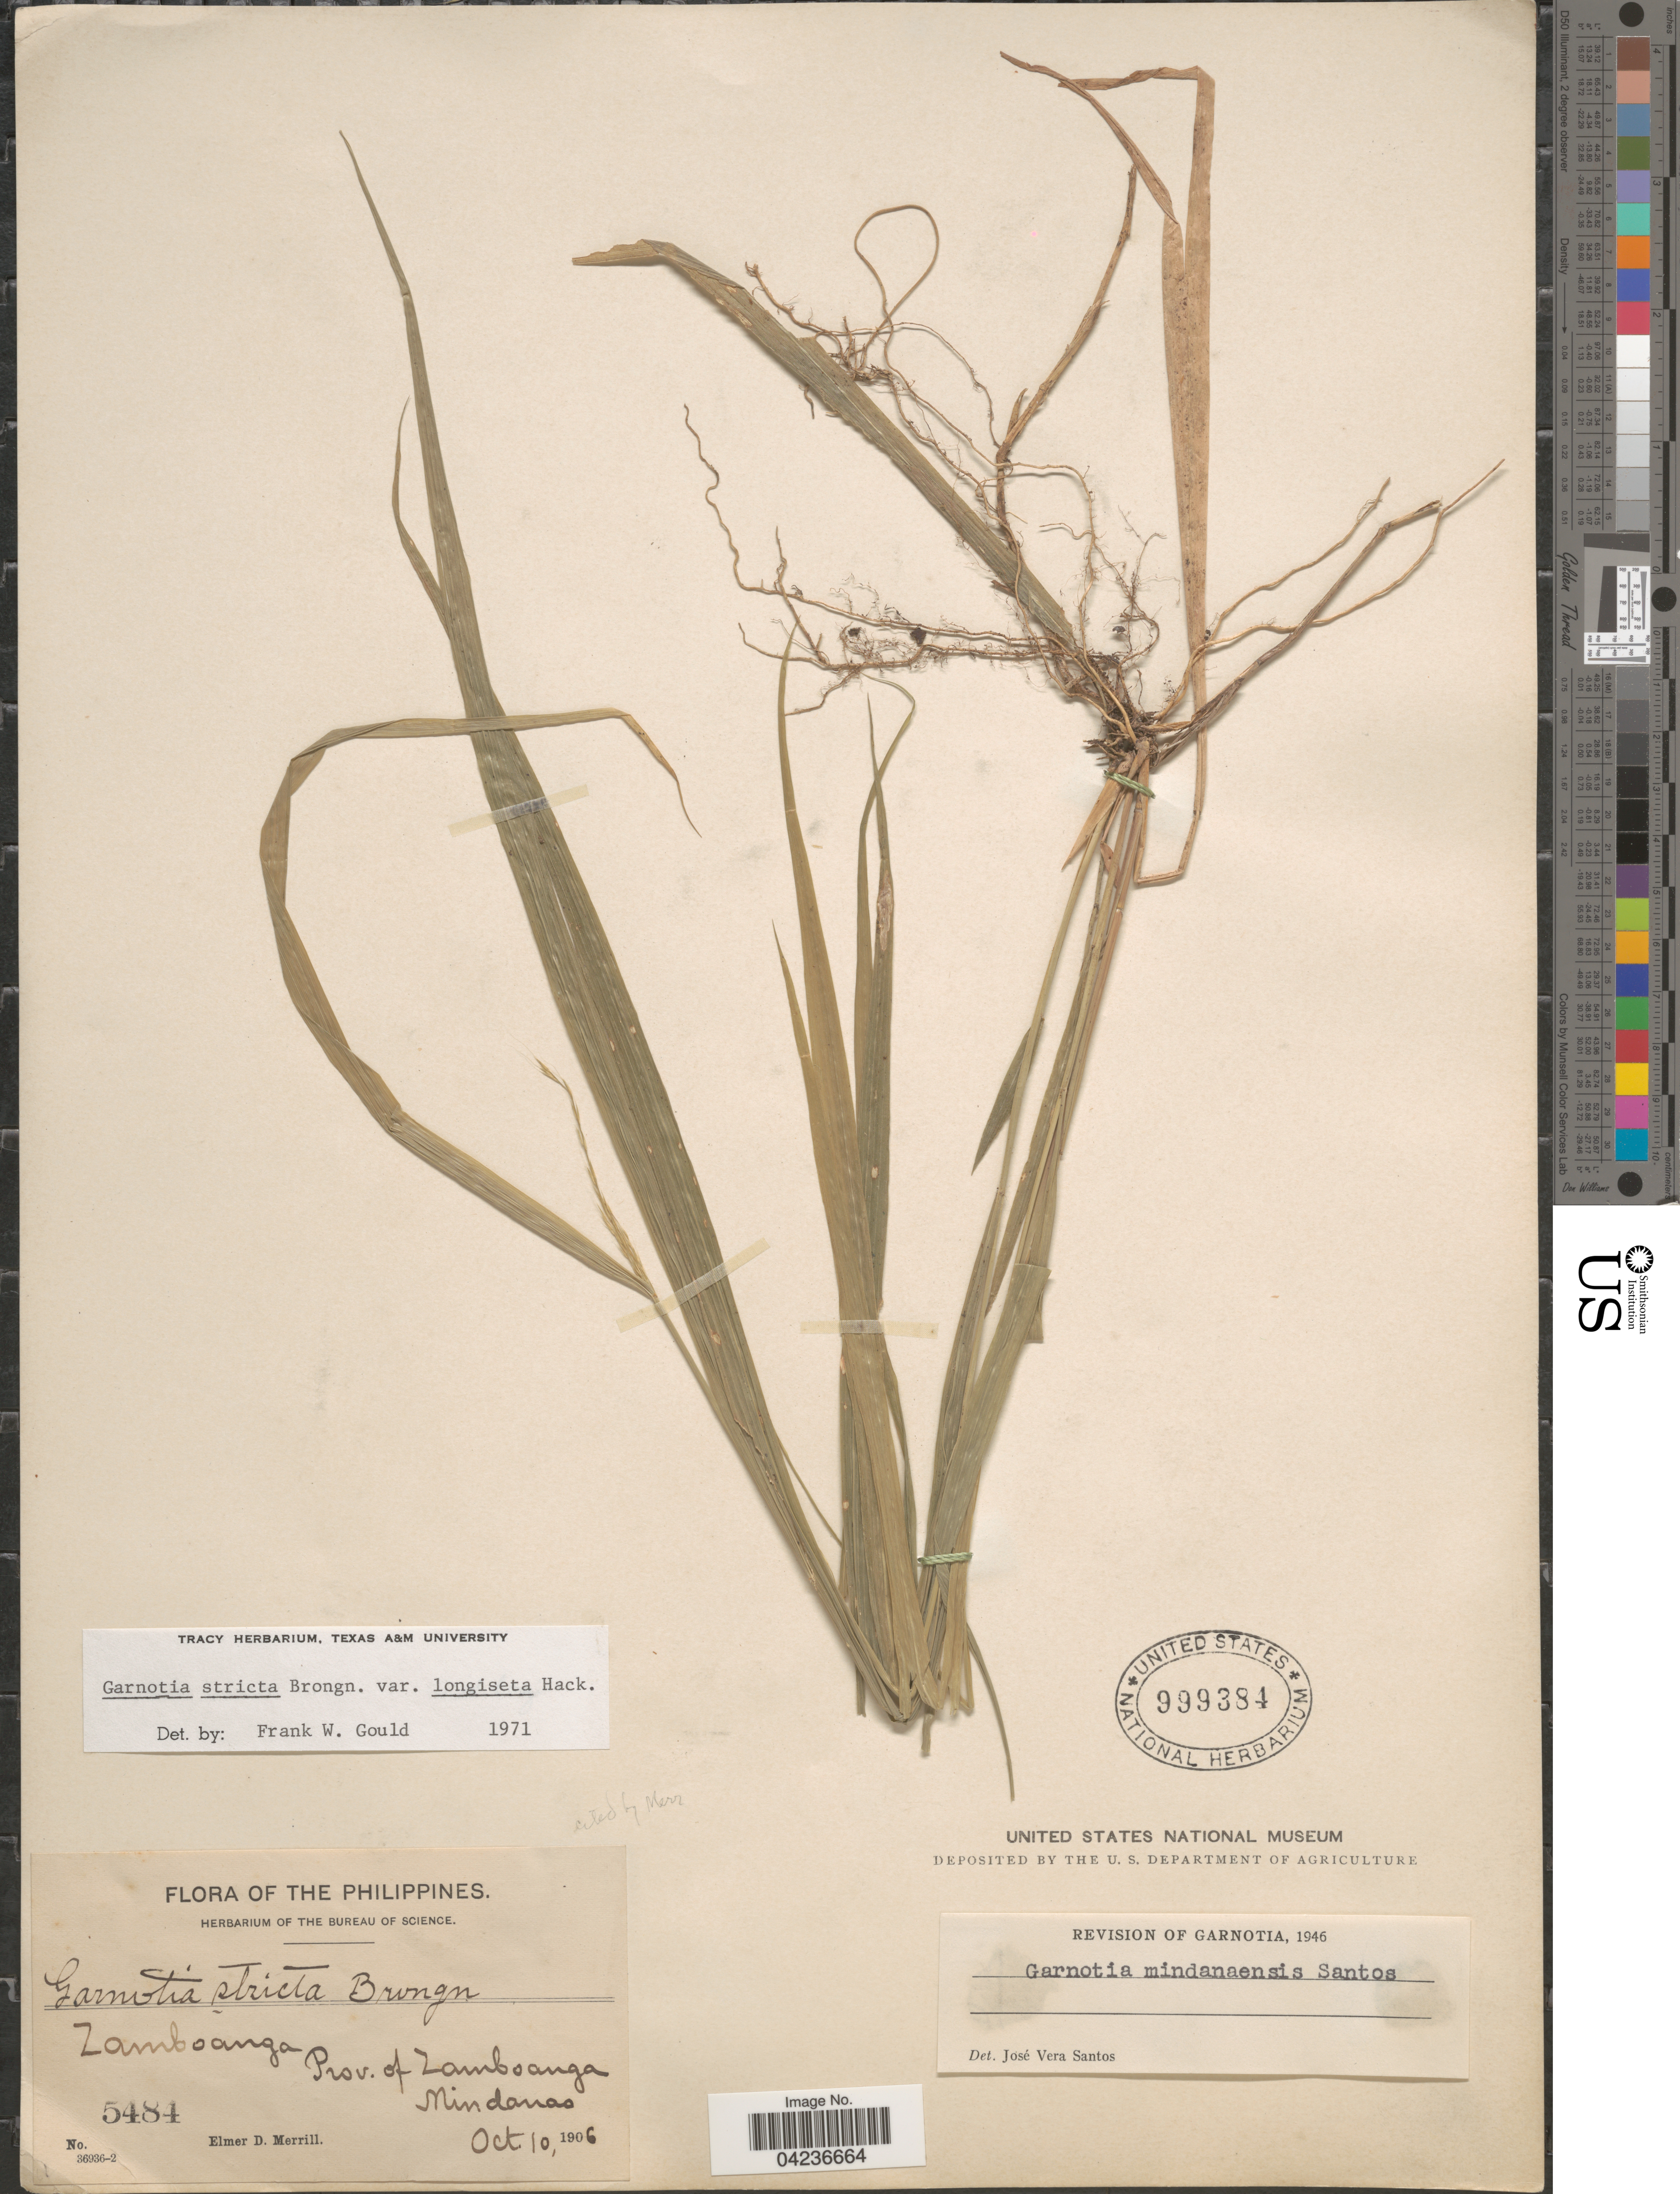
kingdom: Plantae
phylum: Tracheophyta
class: Liliopsida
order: Poales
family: Poaceae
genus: Garnotia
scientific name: Garnotia sp.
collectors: E. D. Merrill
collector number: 5484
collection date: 1906-10-10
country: Philippines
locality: Zamboanga. Prov. of Zamboanga. Mindanao.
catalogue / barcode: US 999384